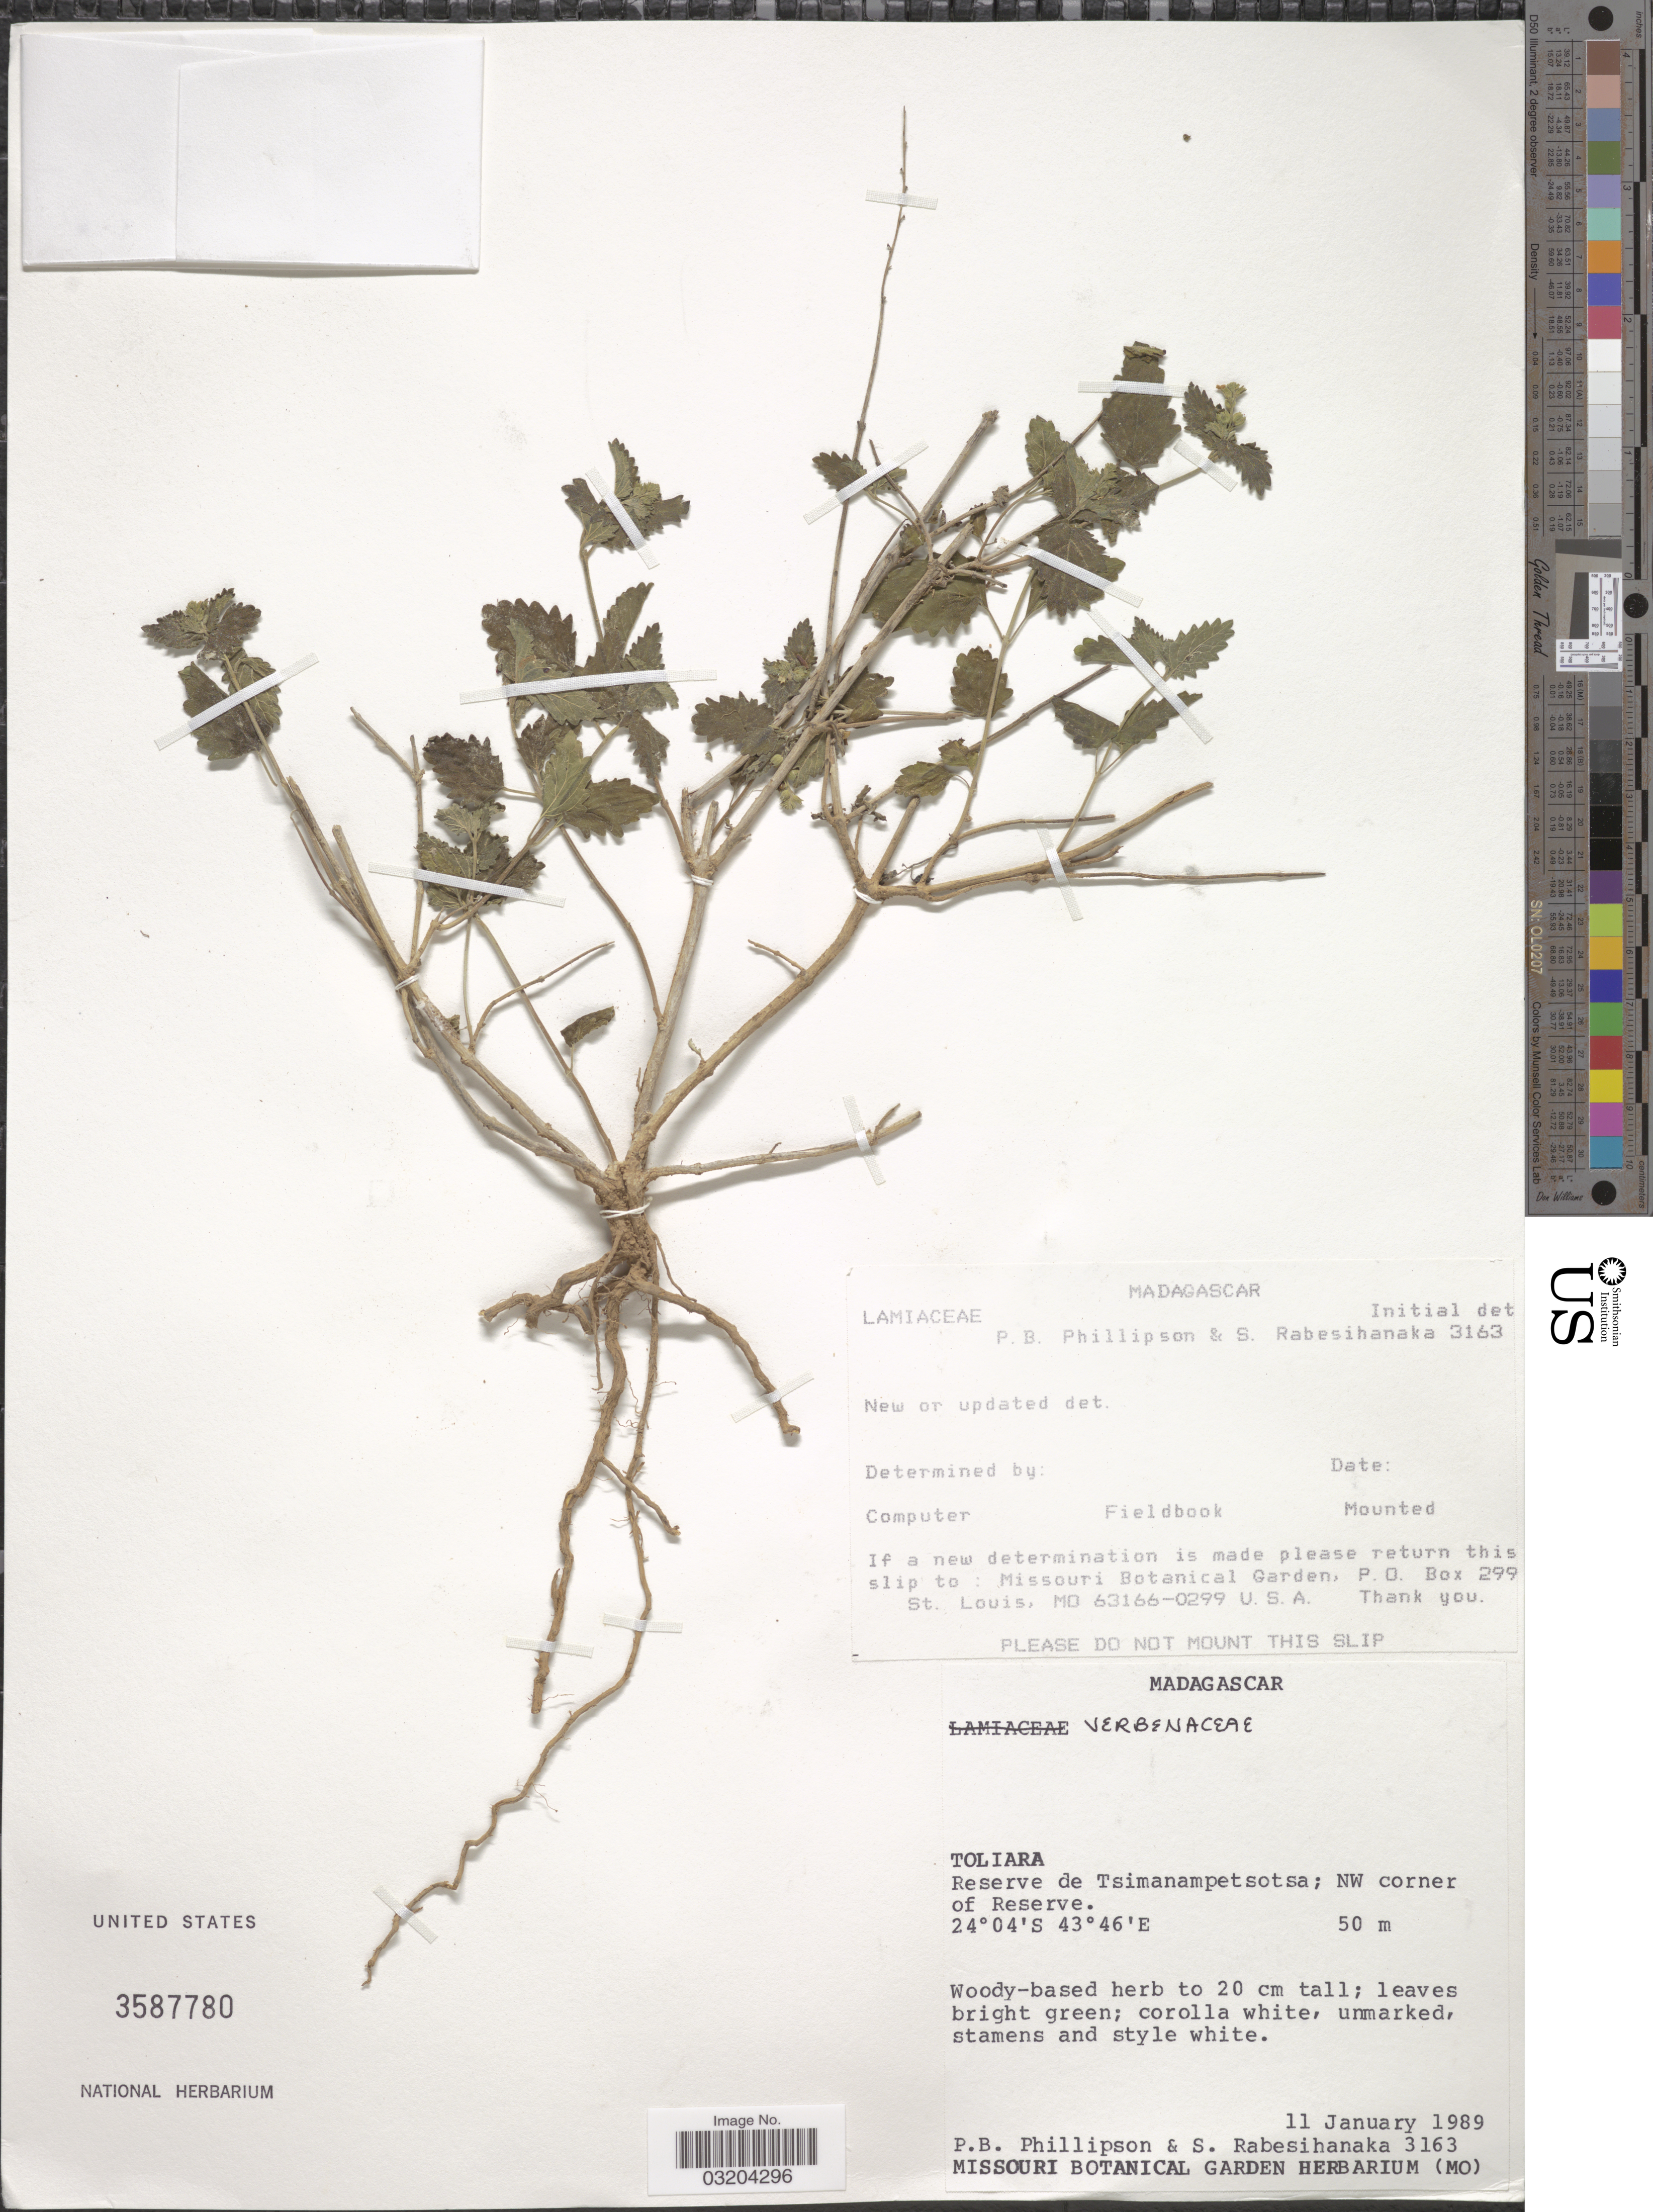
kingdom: Plantae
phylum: Tracheophyta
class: Magnoliopsida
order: Lamiales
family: Verbenaceae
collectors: P. B. Phillipson & S. Rabesihanaka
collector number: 3163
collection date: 1989-01-11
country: Madagascar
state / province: Atsimo-Andrefana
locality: Reserve de Tsimanampetsotsa; NW corner of Reserve.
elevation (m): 50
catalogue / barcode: US 3587780